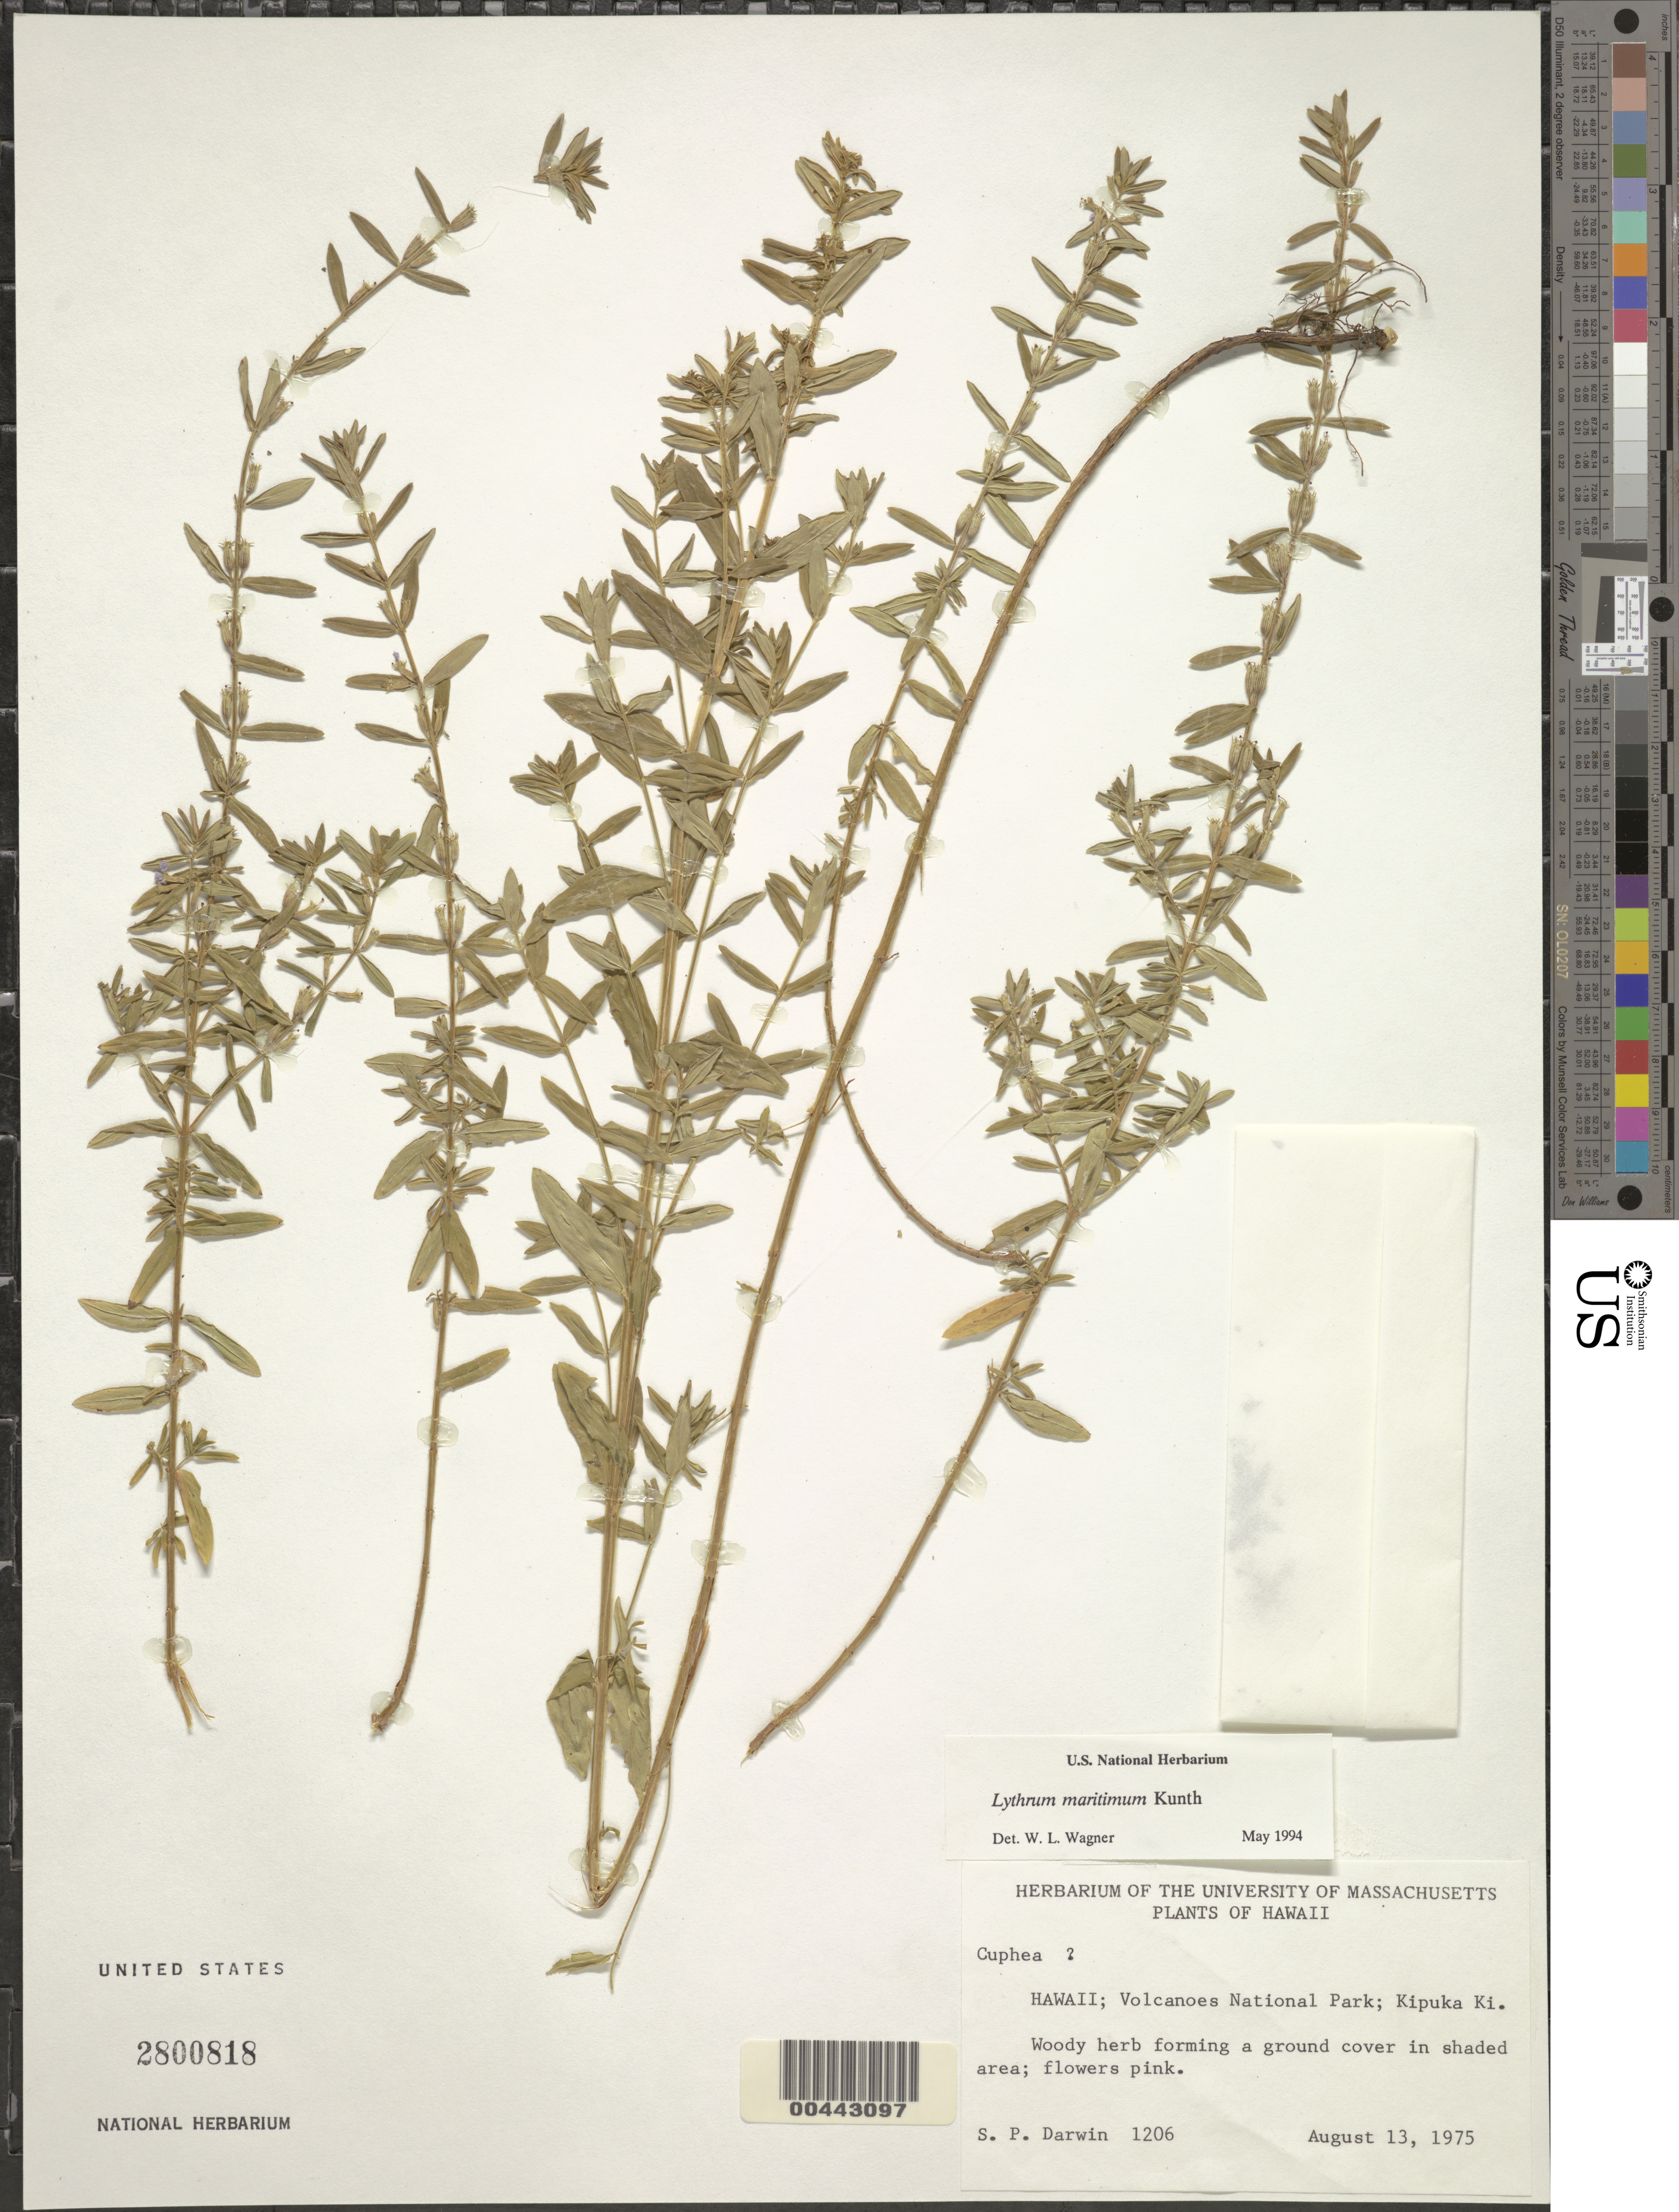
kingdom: Plantae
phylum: Tracheophyta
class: Magnoliopsida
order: Myrtales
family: Lythraceae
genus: Lythrum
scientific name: Lythrum maritimum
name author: Kunth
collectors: S. P. Darwin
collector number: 1206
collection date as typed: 13 Aug 1975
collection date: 1975-08-13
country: United States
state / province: Hawaii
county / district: Hawaii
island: Hawaii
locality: Volcanoes National Park; Kipuka Ki.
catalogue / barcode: US 2800818